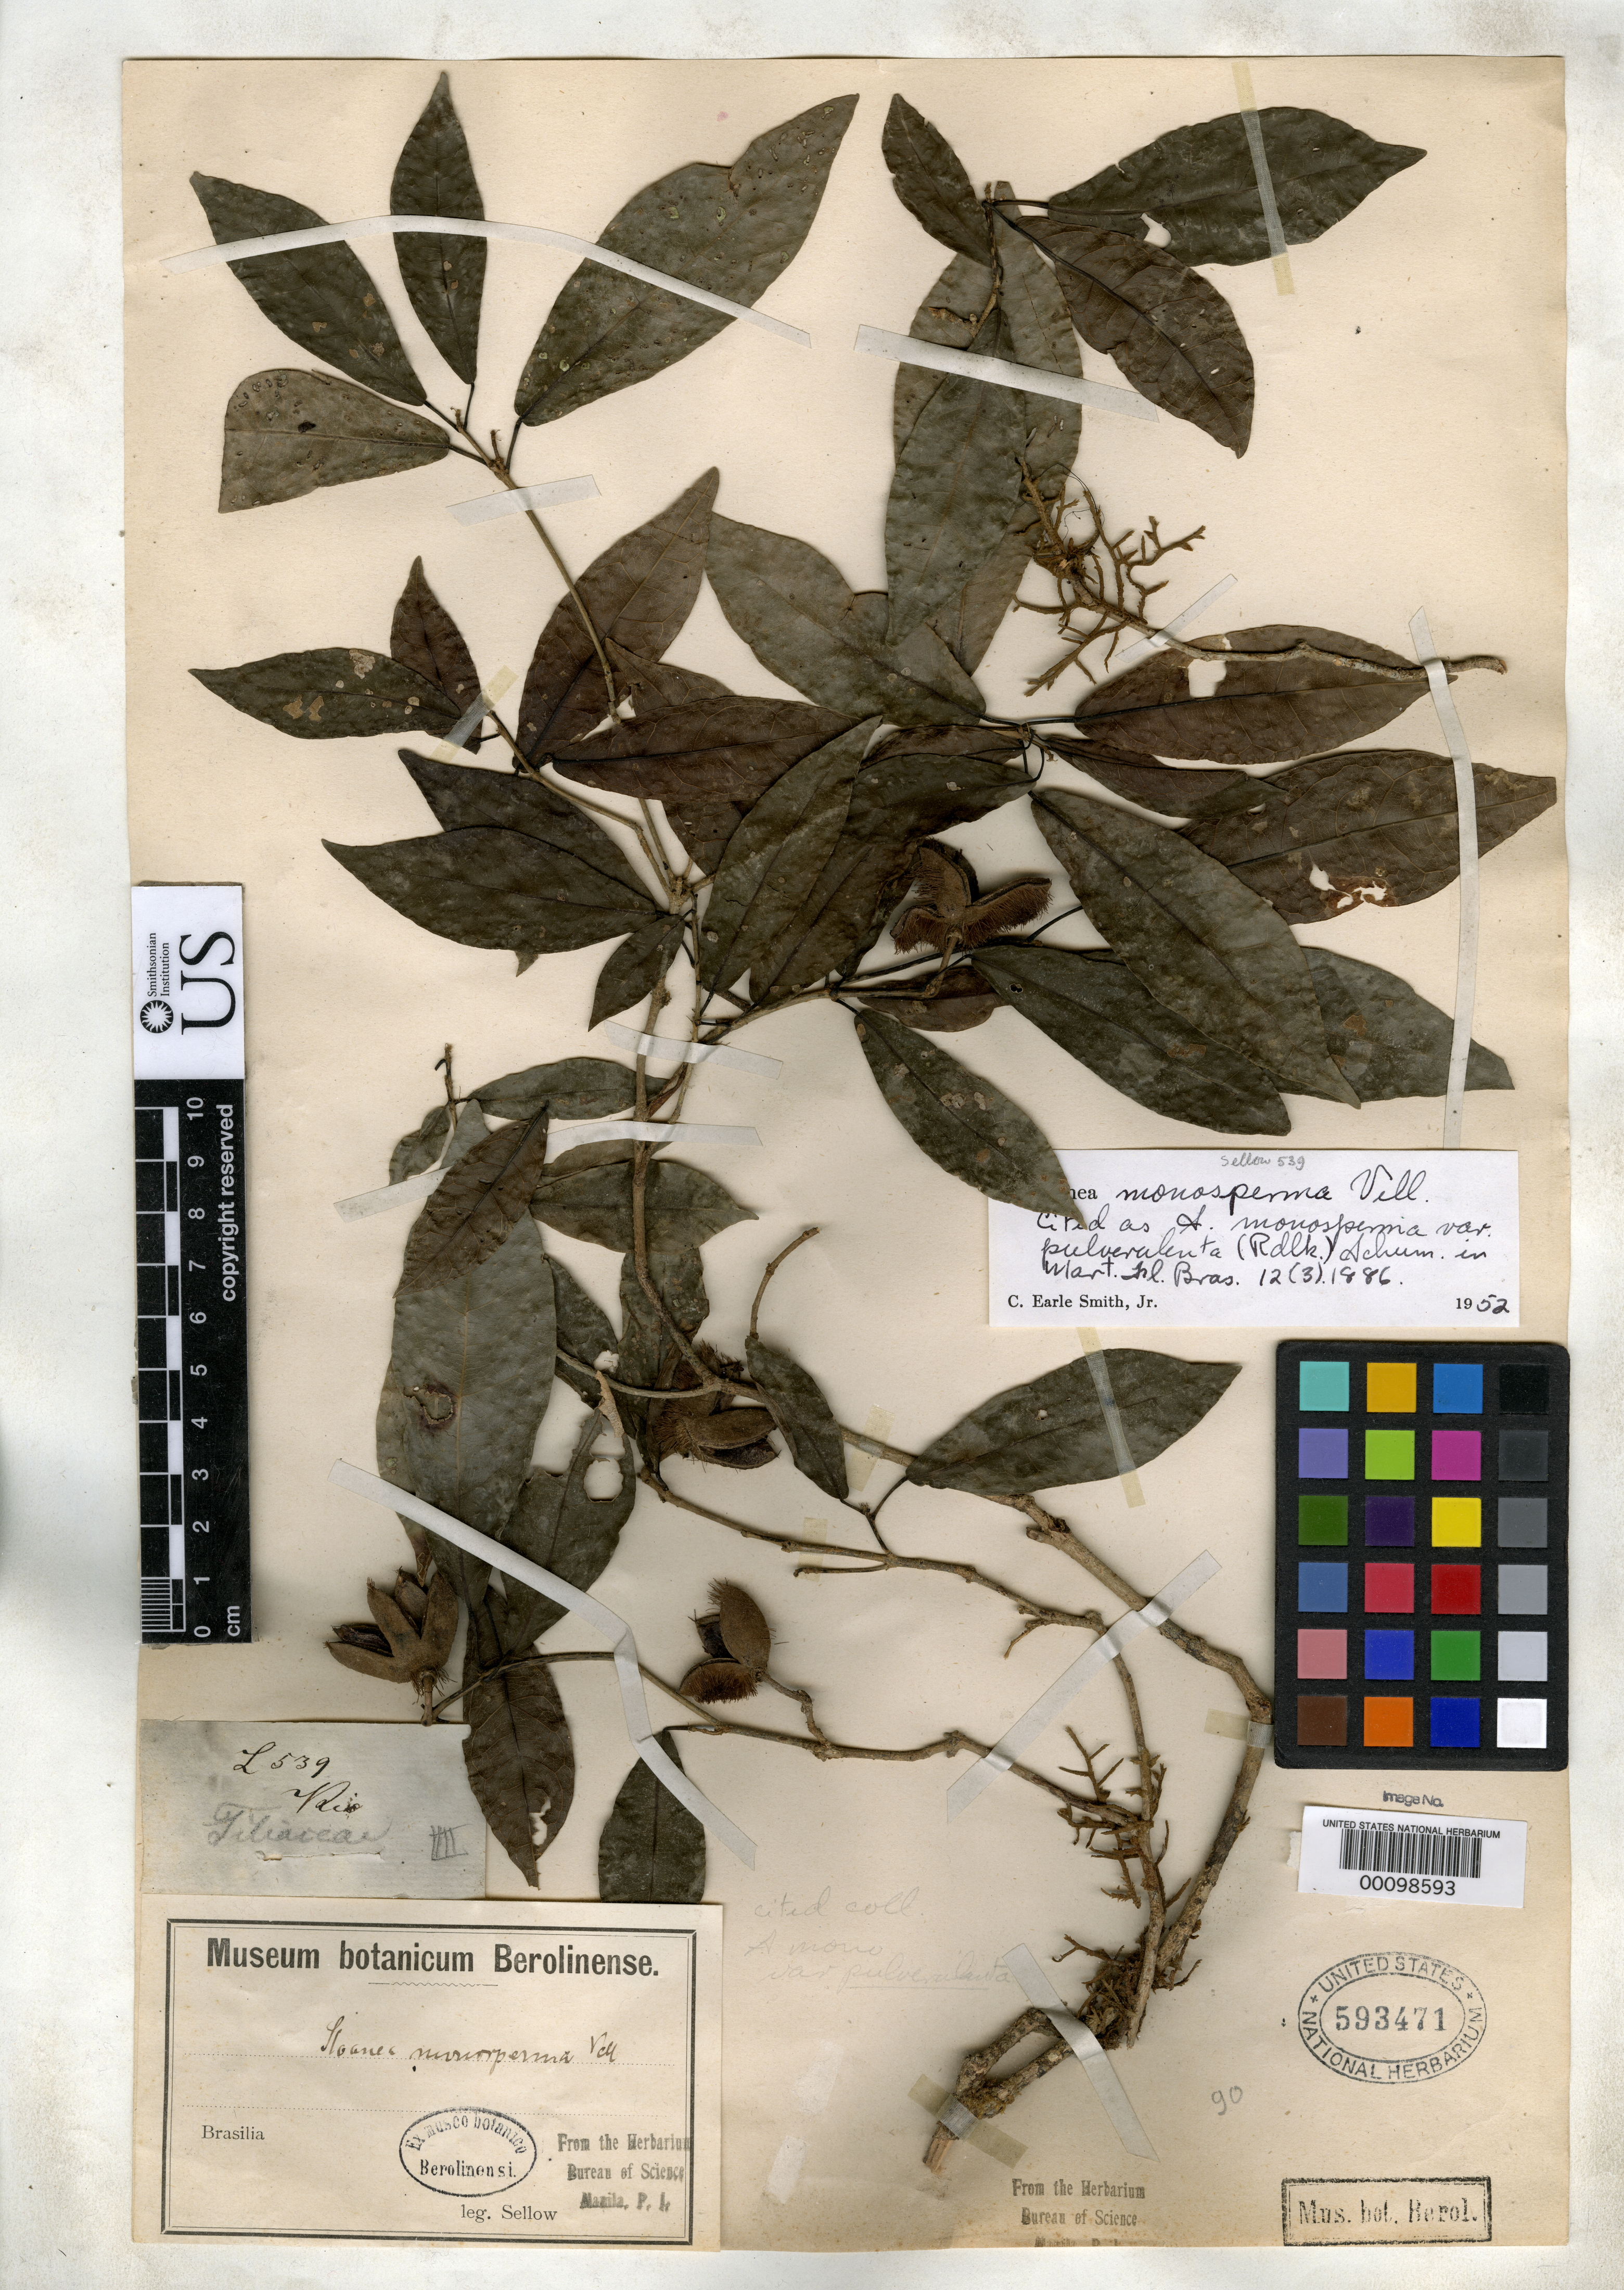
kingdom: Plantae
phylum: Tracheophyta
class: Magnoliopsida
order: Oxalidales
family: Elaeocarpaceae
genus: Sloanea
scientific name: Sloanea pulverulenta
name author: Radlk.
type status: Isotype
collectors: F. Sellow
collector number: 539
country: Brazil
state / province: Rio de Janeiro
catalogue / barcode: US 593471